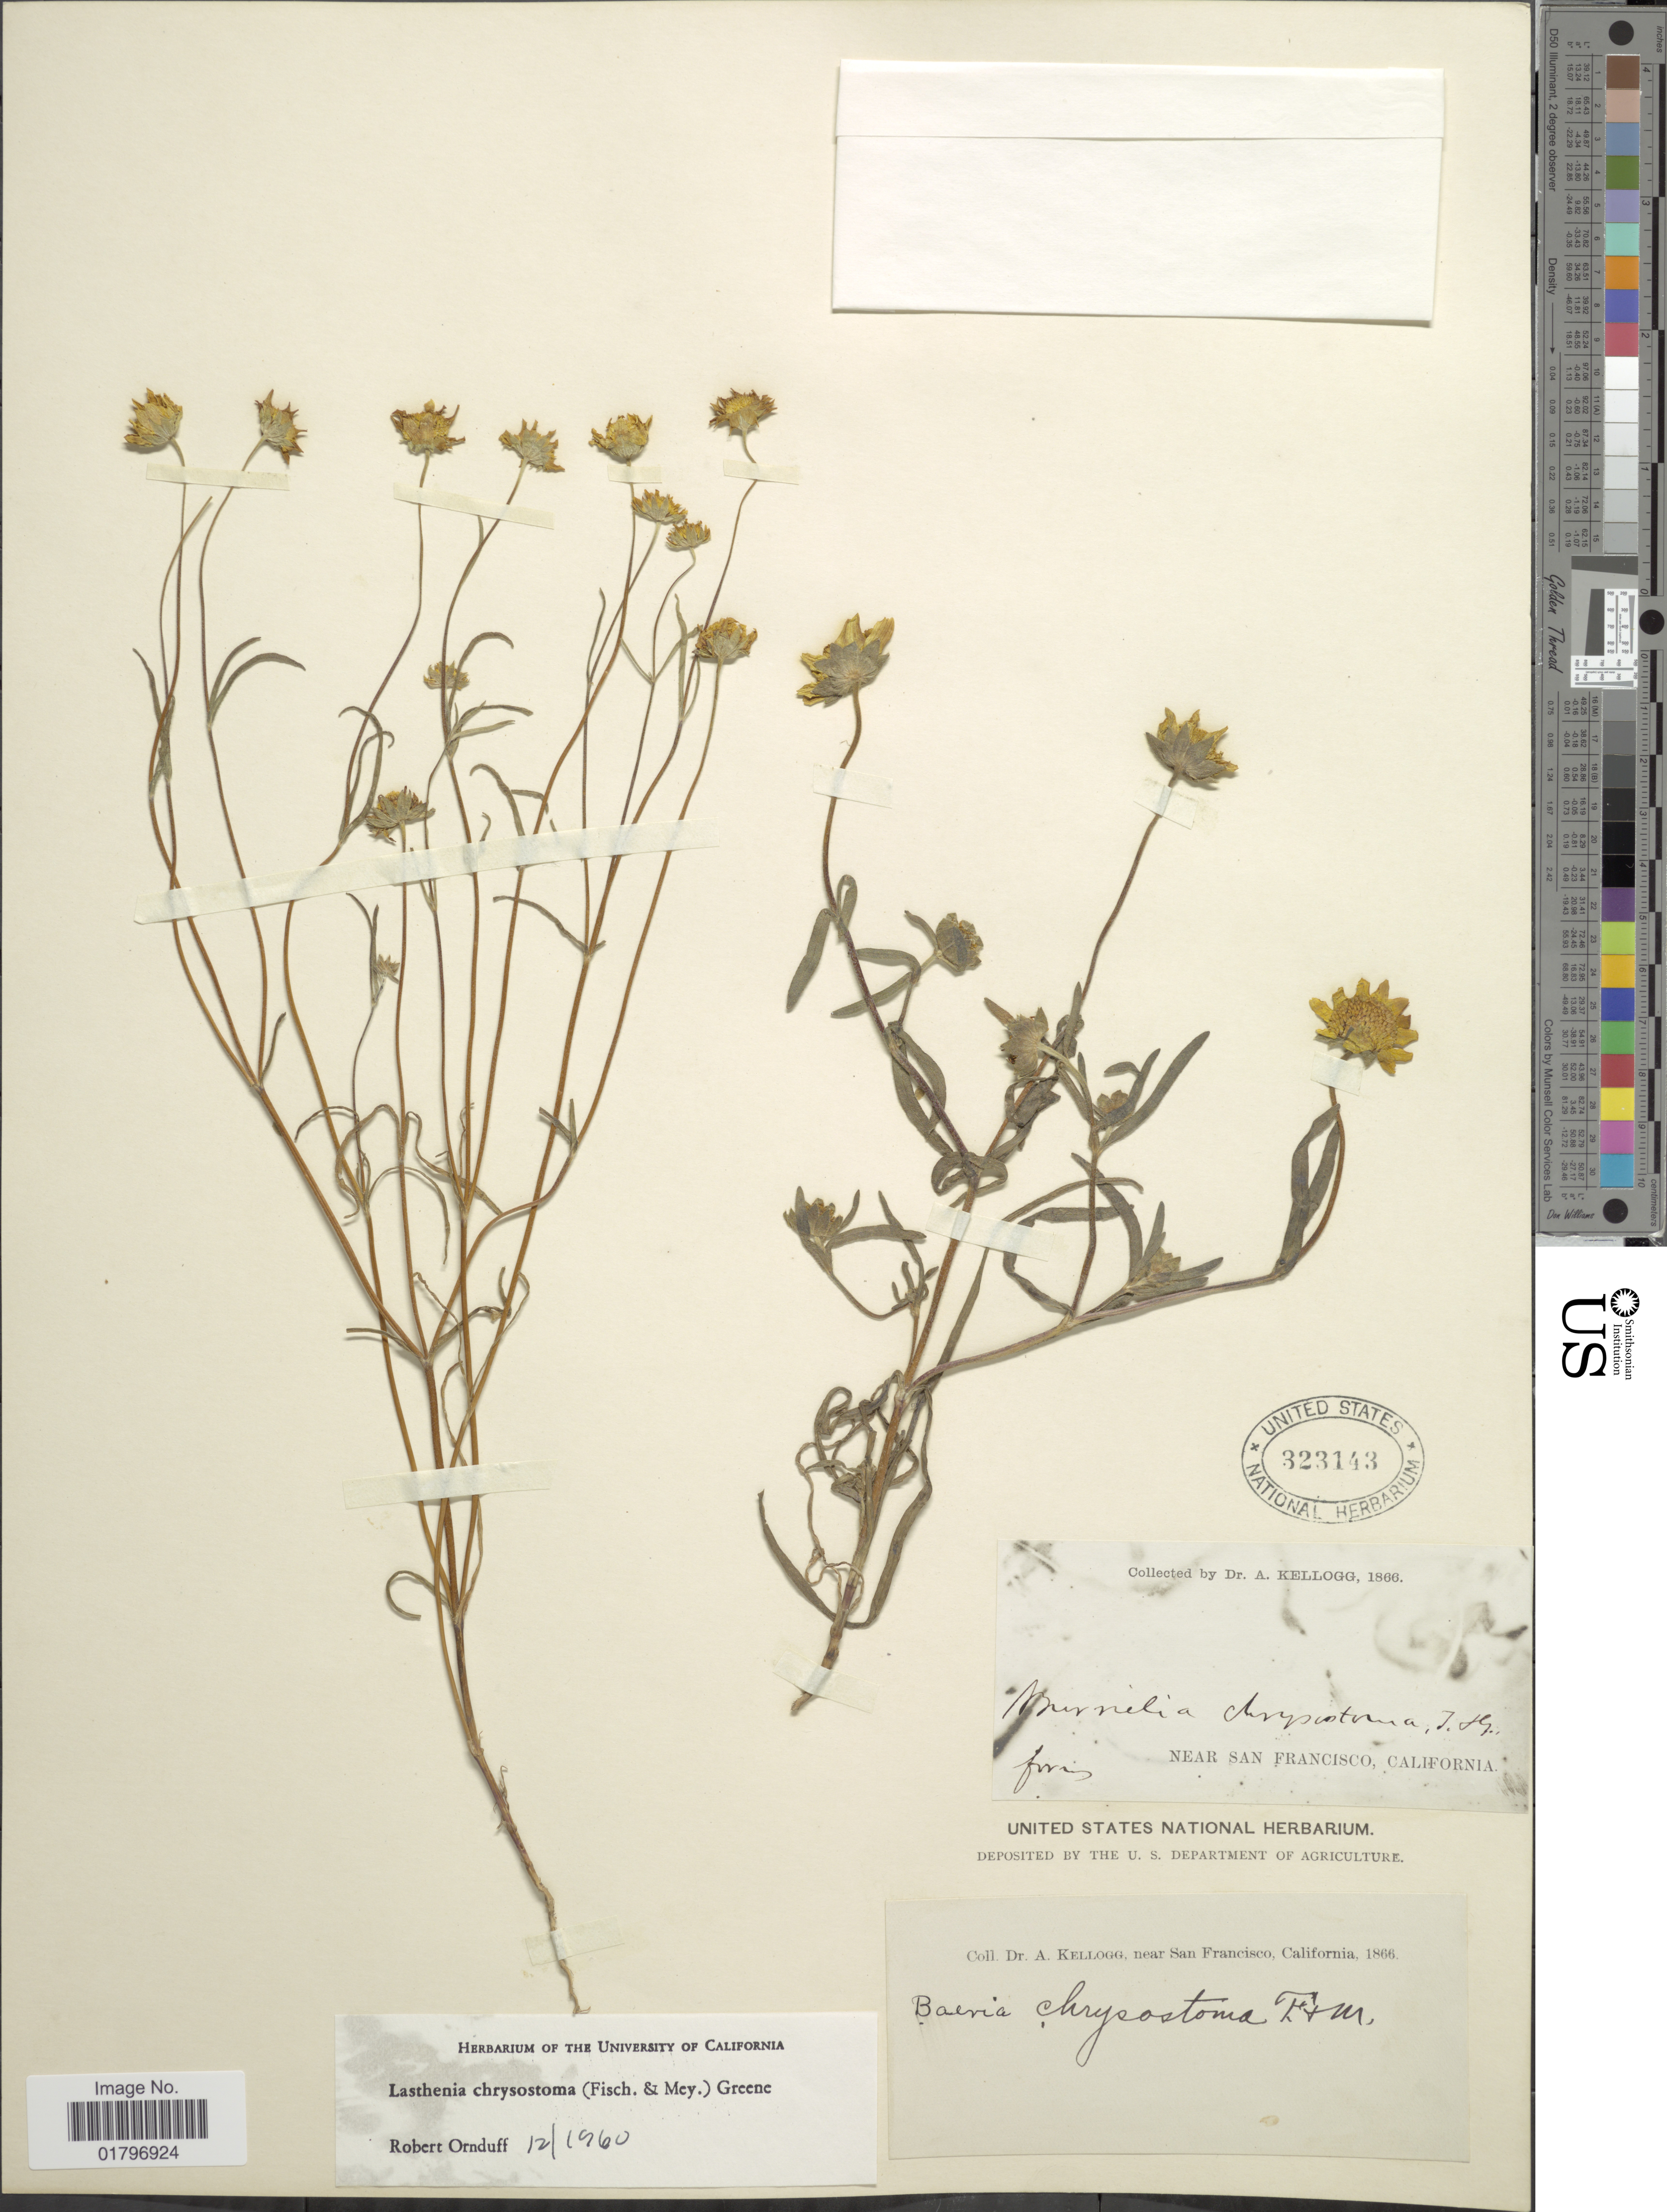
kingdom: Plantae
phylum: Tracheophyta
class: Magnoliopsida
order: Asterales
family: Asteraceae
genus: Lasthenia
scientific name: Lasthenia chrysostoma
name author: (Fisch. & C.A. Mey.) Greene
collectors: A. Kellog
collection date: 1866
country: United States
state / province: California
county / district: San Francisco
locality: Near San Francisco, California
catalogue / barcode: US 323143